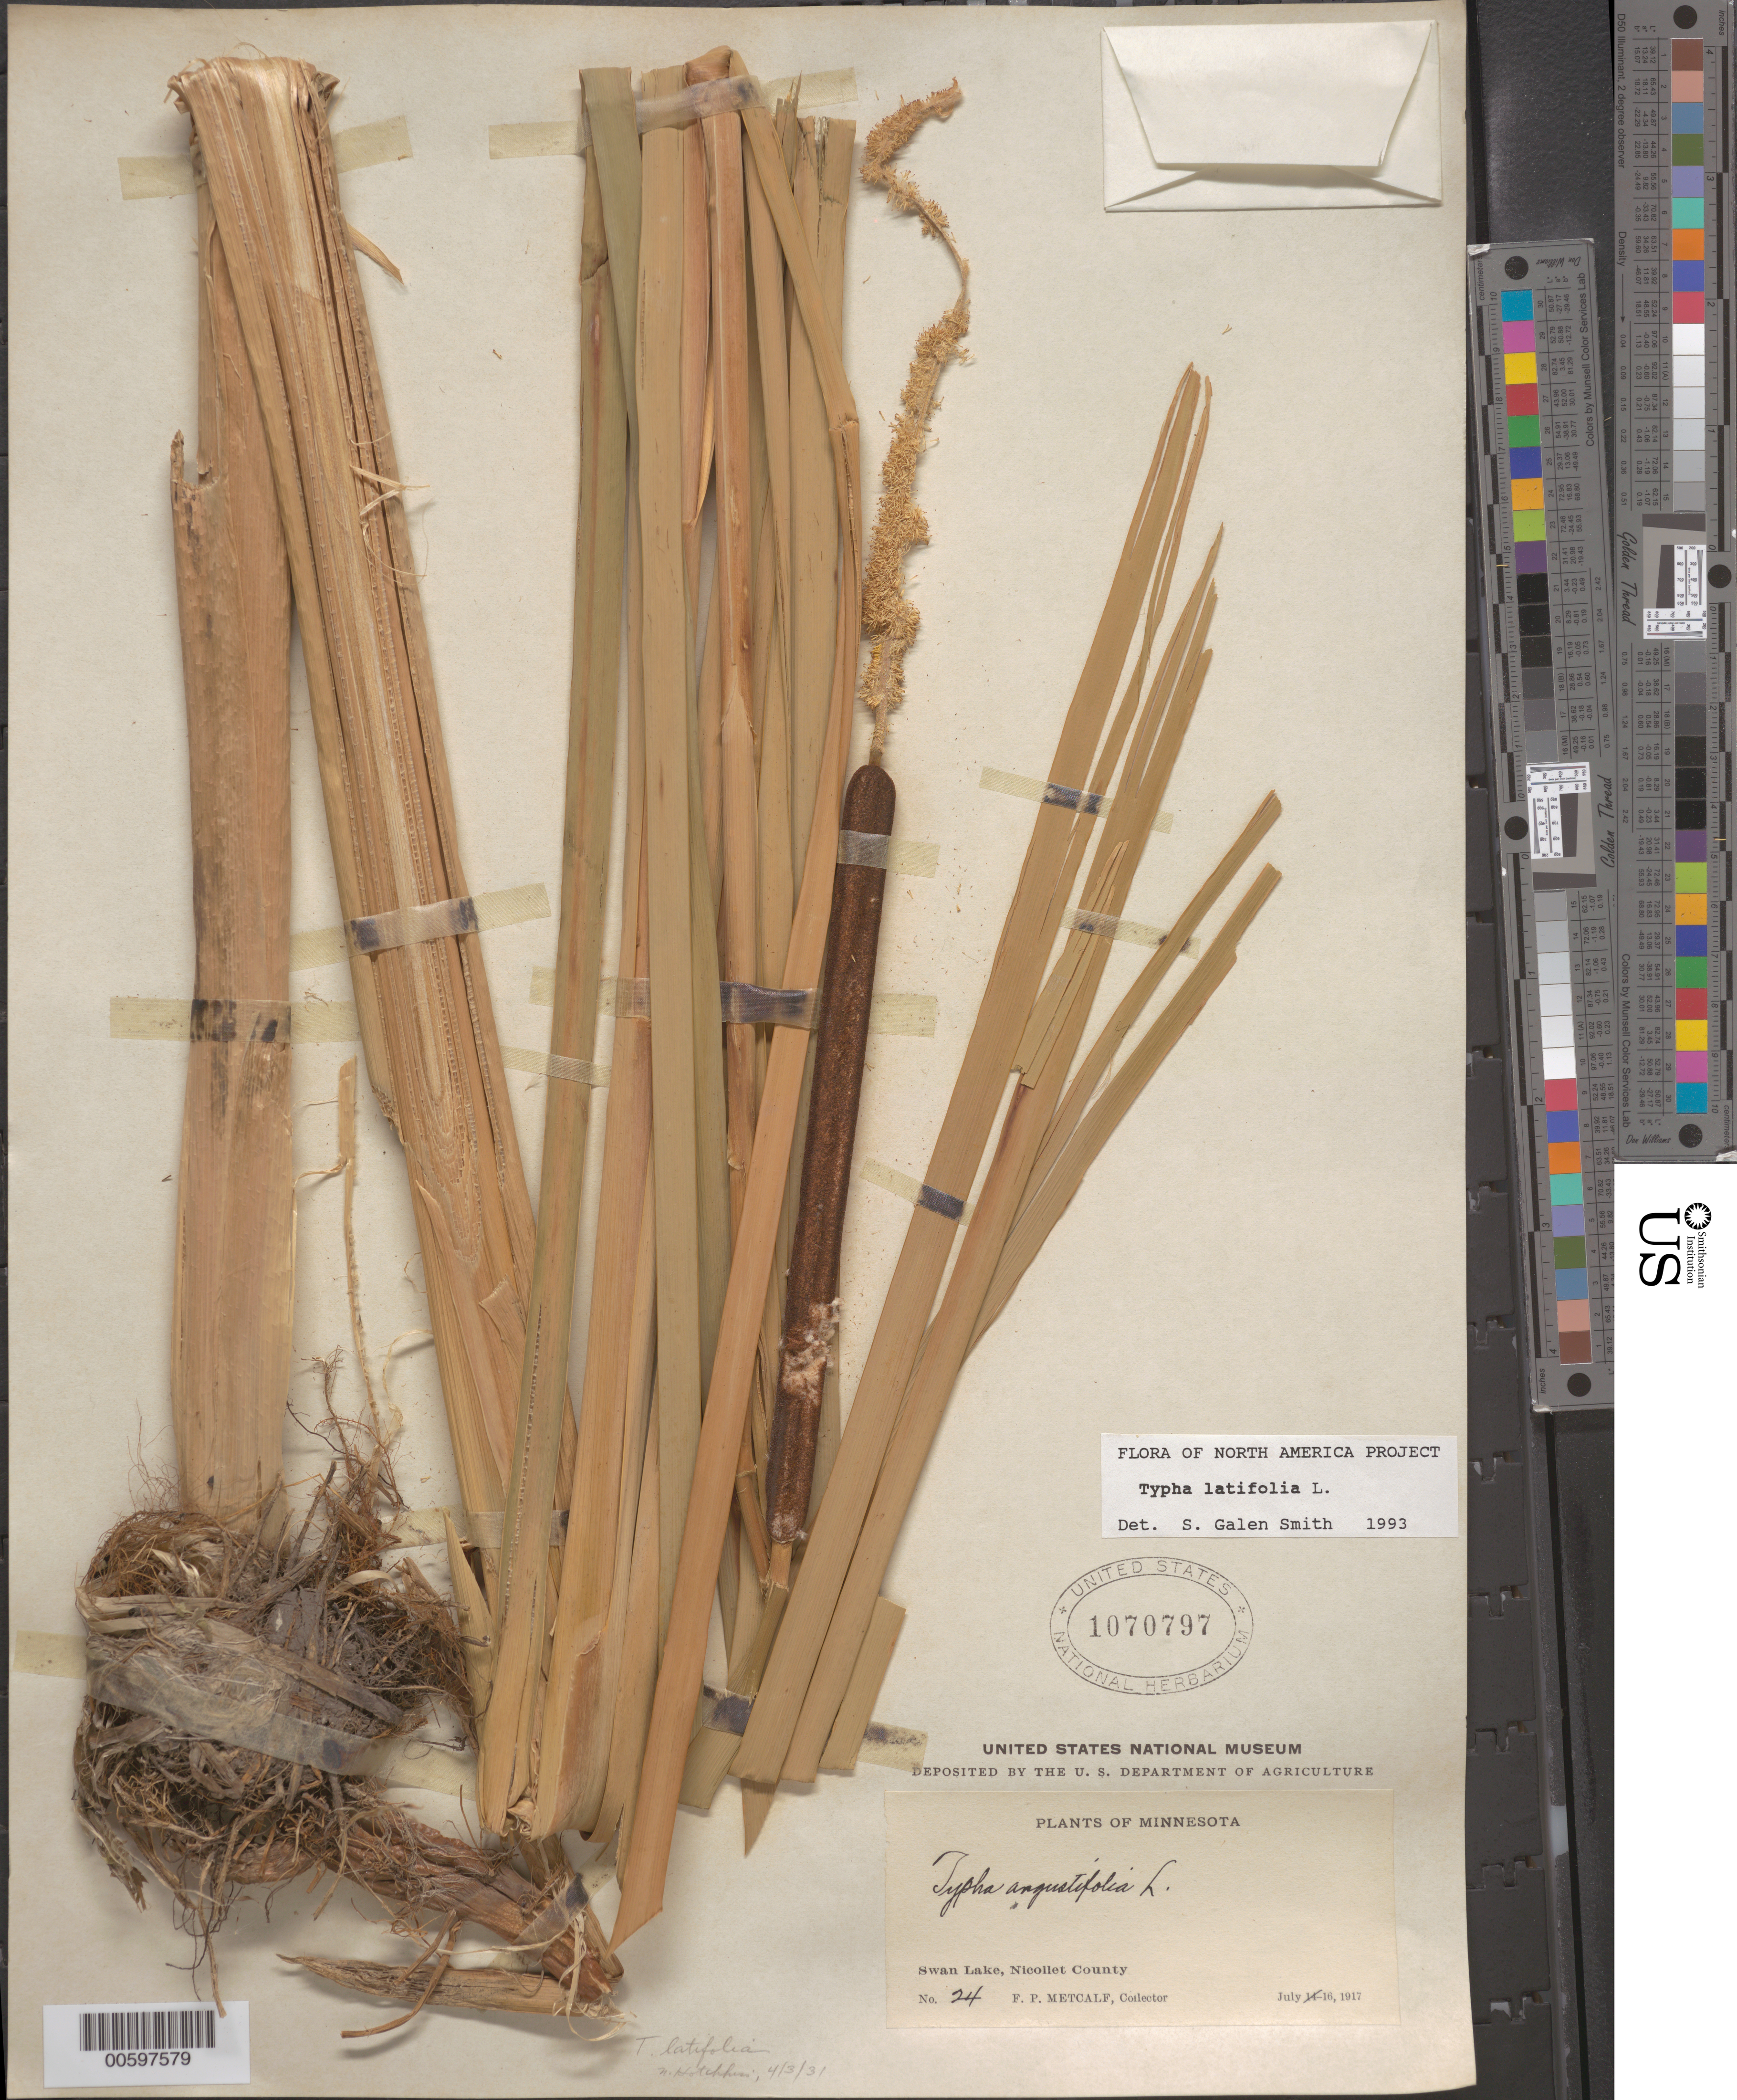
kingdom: Plantae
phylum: Tracheophyta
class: Liliopsida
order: Poales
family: Typhaceae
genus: Typha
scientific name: Typha latifolia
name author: L.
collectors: F. P. Metcalf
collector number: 24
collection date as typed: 16 Jul 1917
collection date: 1917-07-16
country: United States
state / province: Minnesota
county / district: Nicollet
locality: Swan Lake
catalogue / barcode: US 1070797